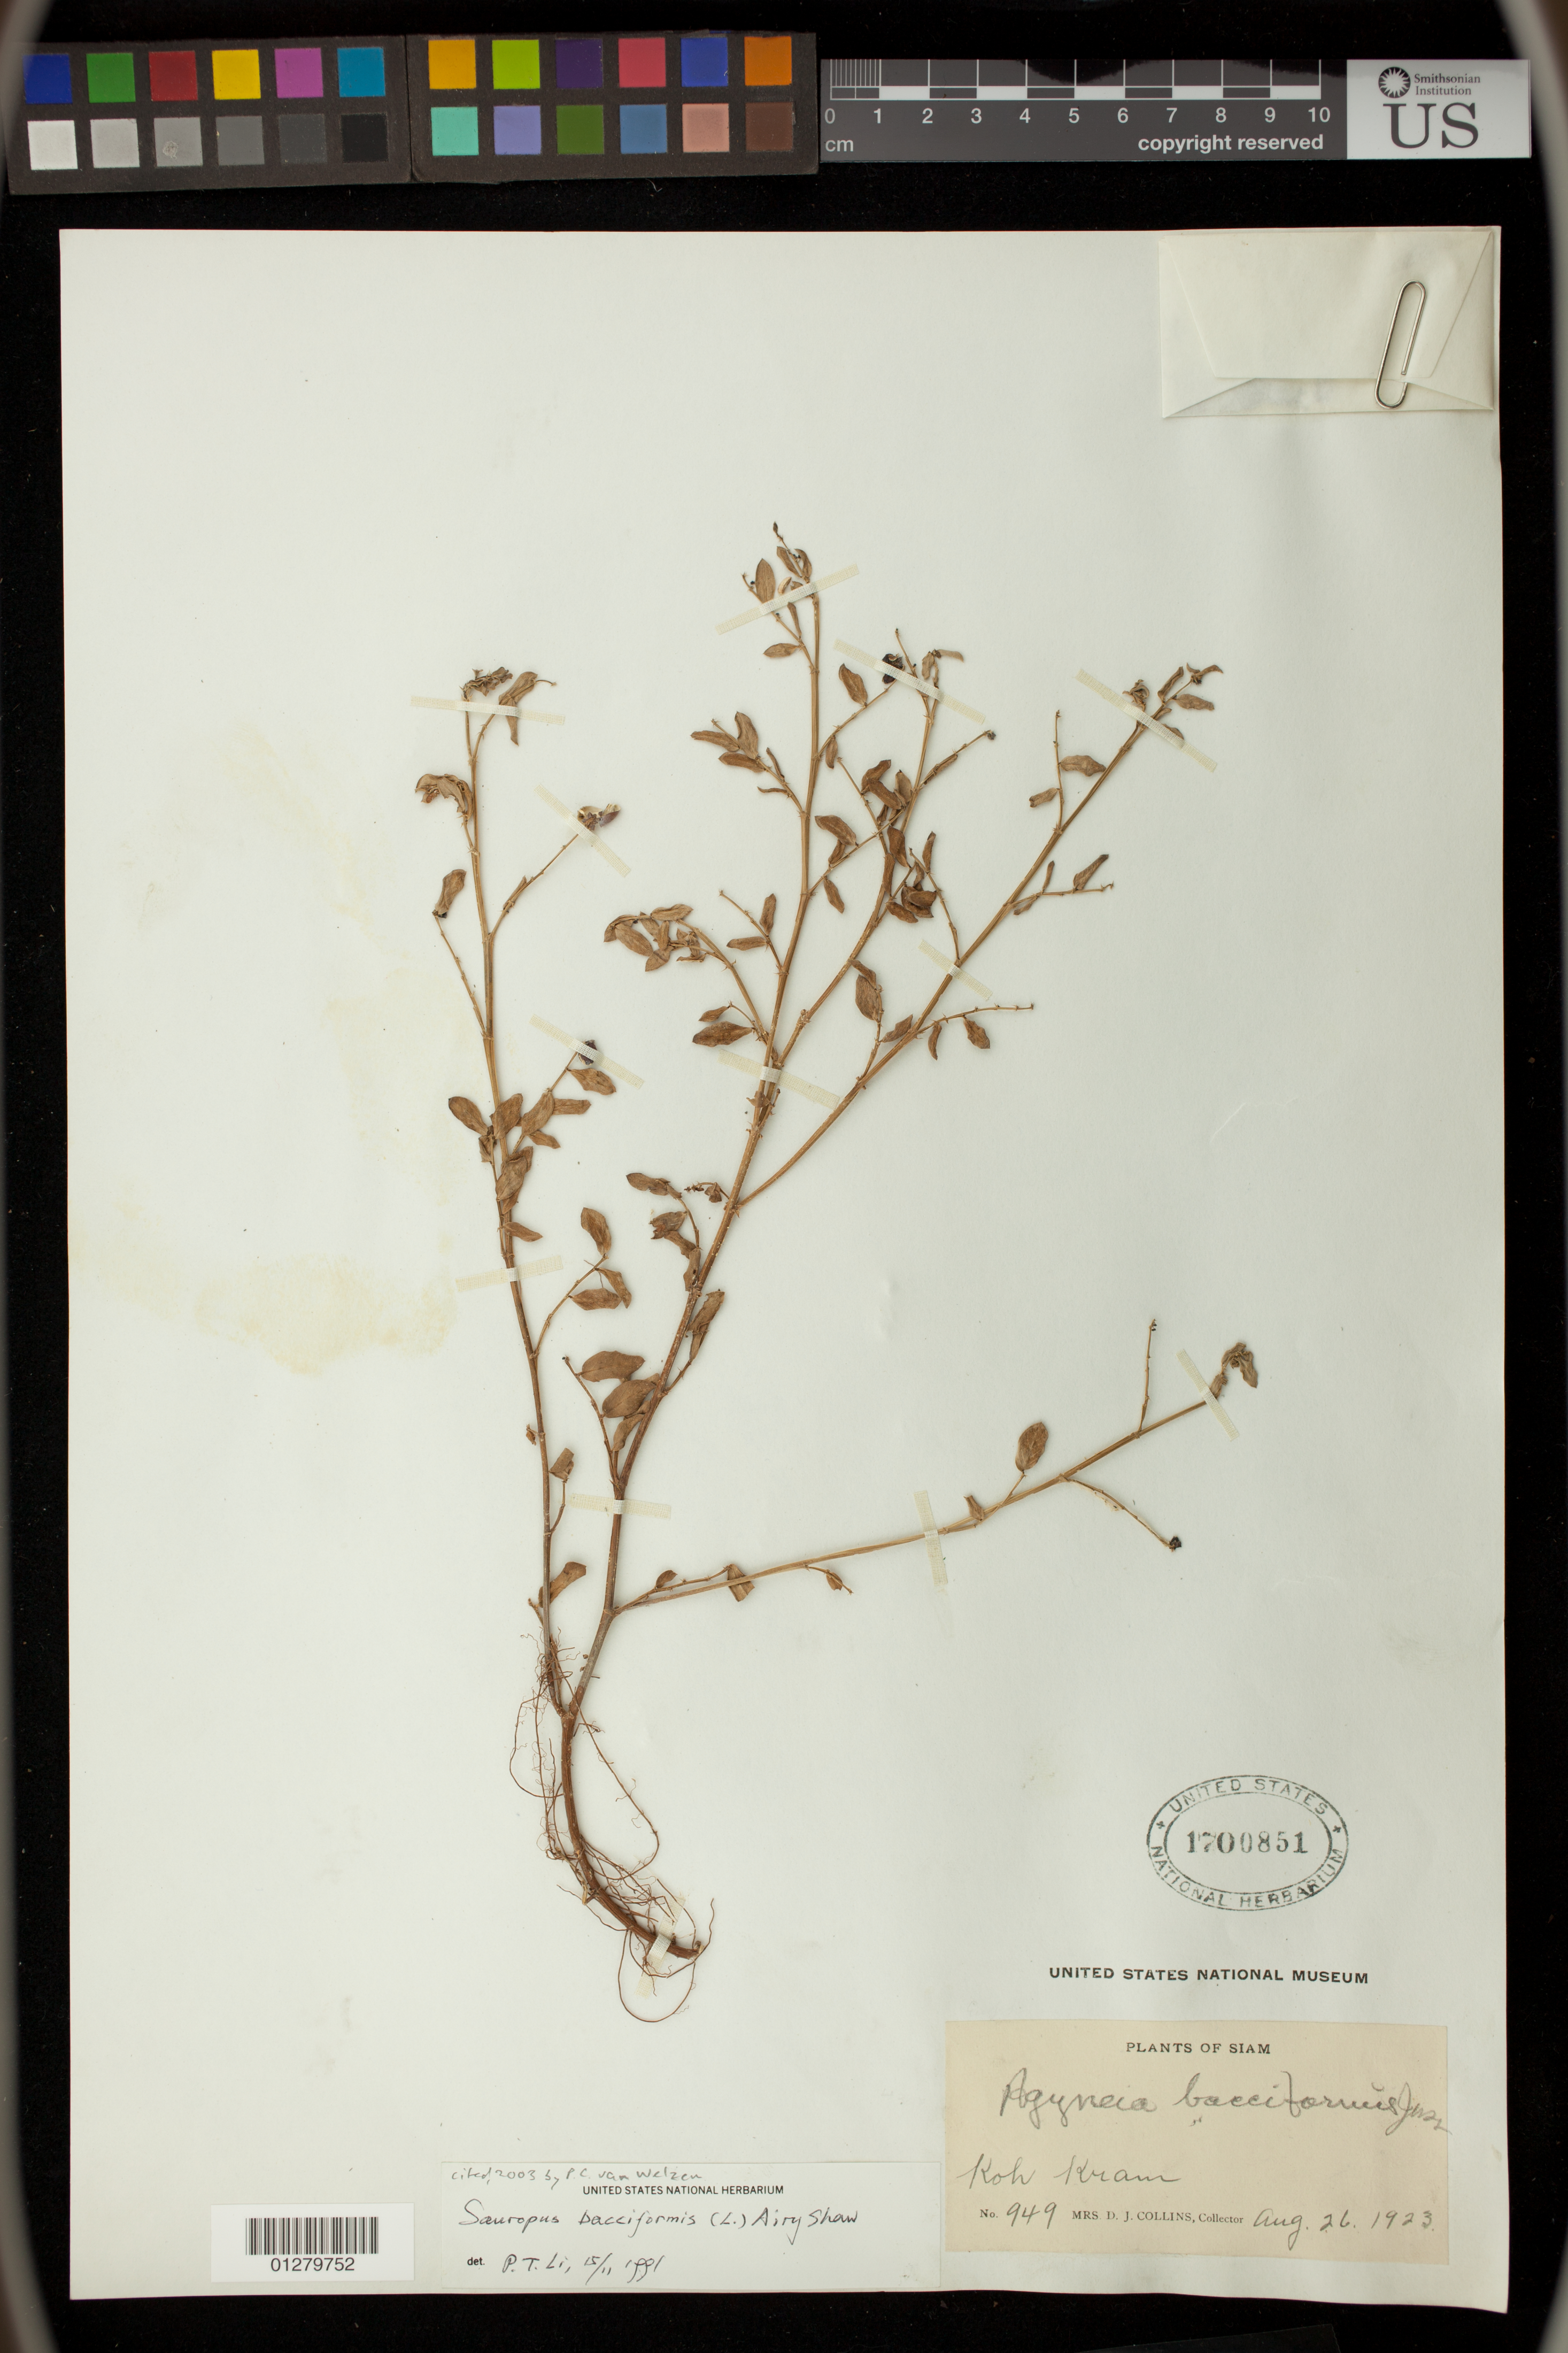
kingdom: Plantae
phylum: Tracheophyta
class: Magnoliopsida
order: Malpighiales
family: Phyllanthaceae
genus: Sauropus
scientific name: Sauropus bacciformis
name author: (L.) Airy Shaw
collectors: Mrs. D. J. Collins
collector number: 949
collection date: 1923-08-26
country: Thailand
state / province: Chon Buri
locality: Koh Kram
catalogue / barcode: US 1700851